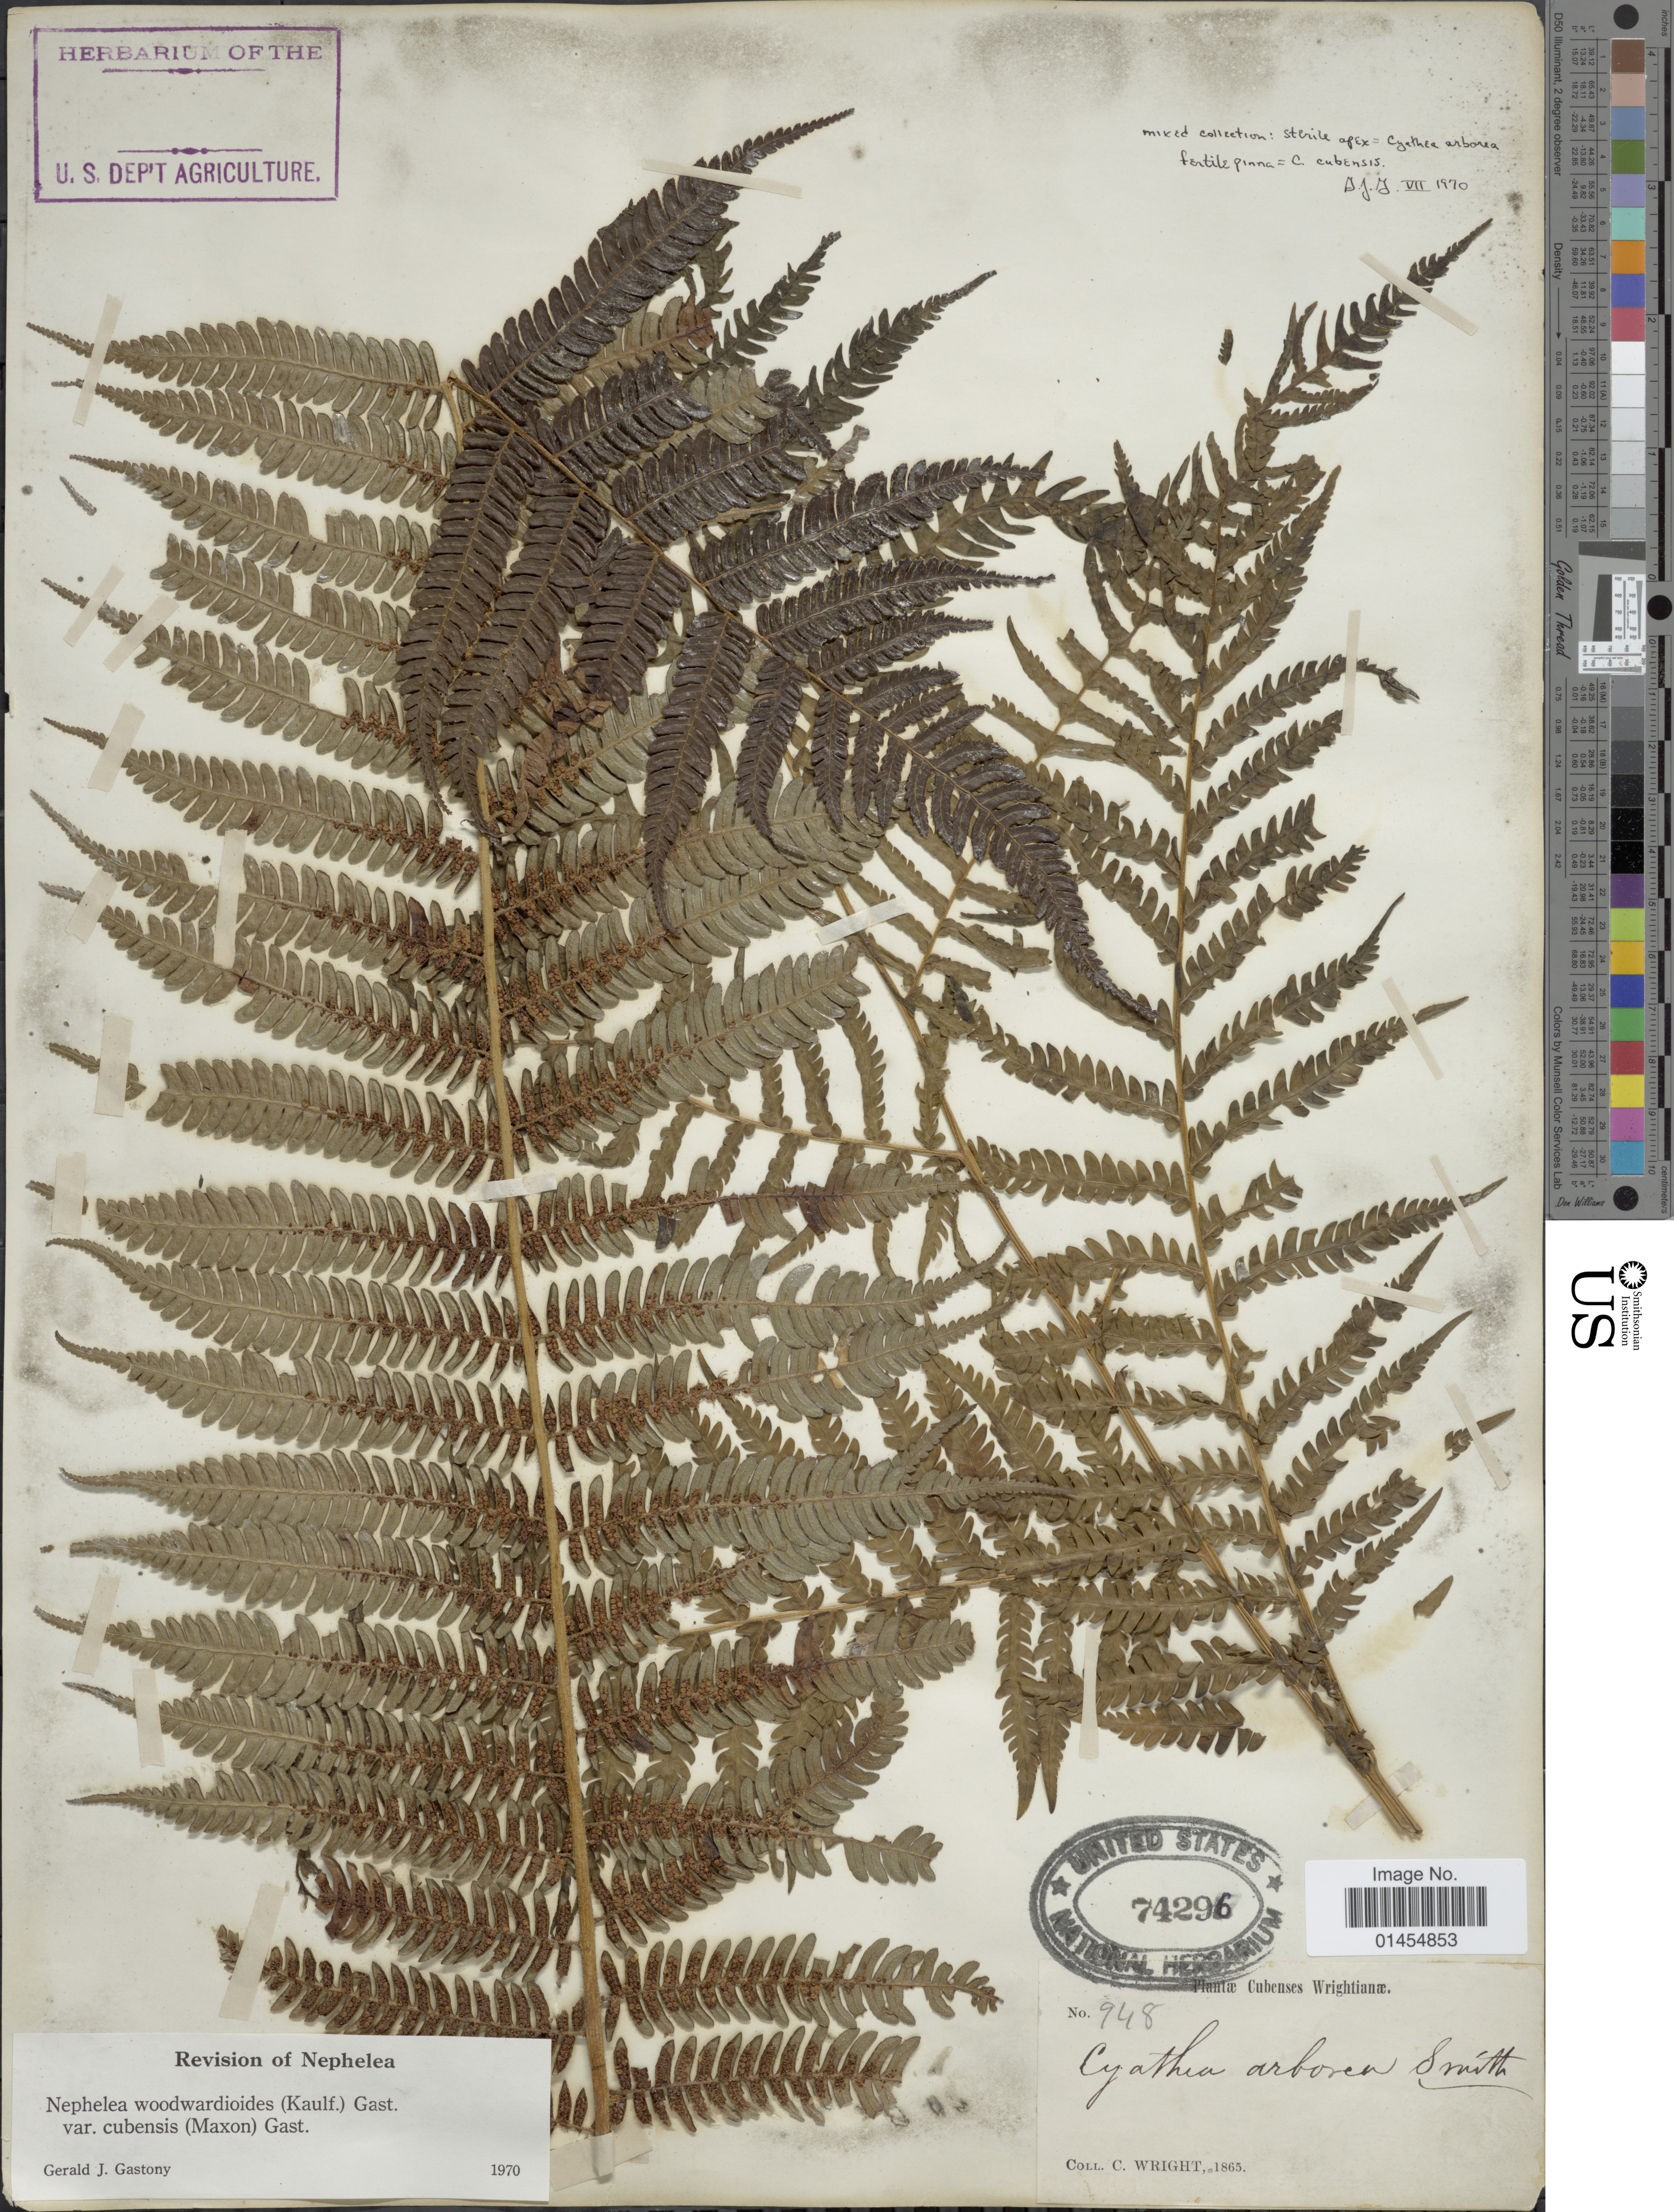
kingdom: Plantae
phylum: Tracheophyta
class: Polypodiopsida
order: Cyatheales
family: Cyatheaceae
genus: Alsophila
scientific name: Alsophila woodwardioides var. cubensis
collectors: C. Wright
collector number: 948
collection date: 1865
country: Cuba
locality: Cubenses Wrightianæ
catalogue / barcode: US 74296